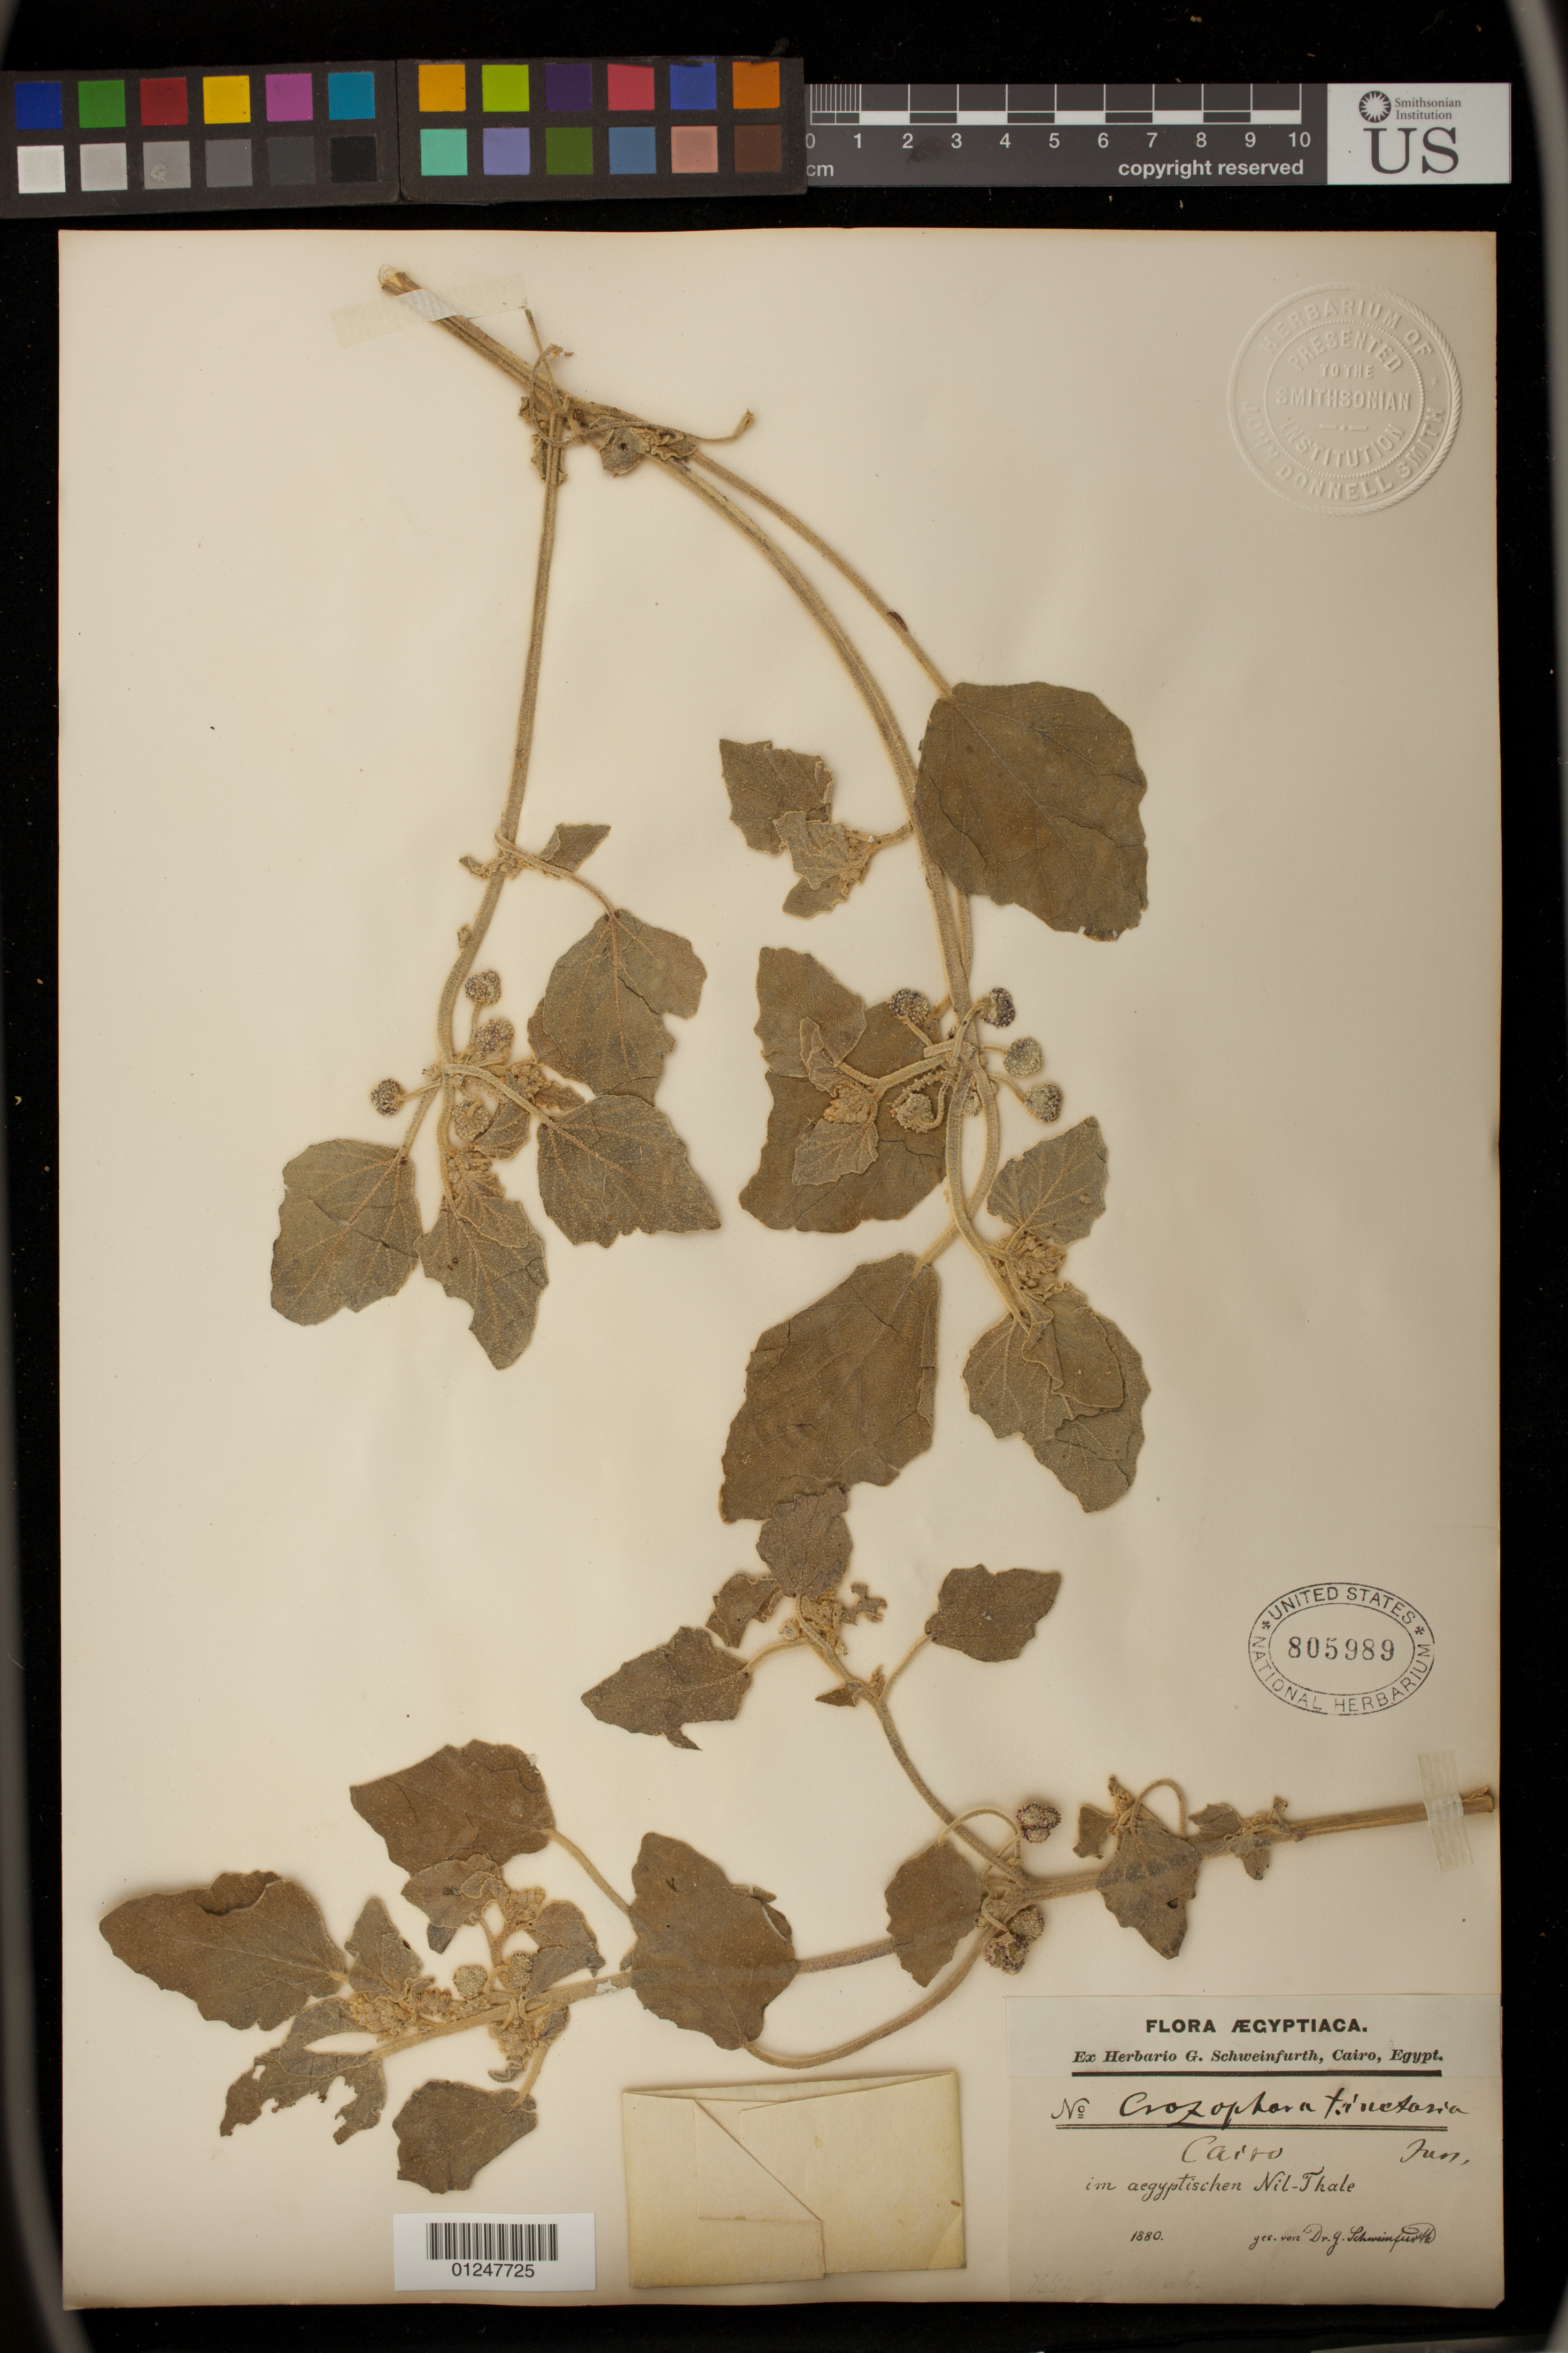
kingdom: Plantae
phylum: Tracheophyta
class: Magnoliopsida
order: Malpighiales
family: Euphorbiaceae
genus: Chrozophora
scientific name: Chrozophora tinctoria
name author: (L.) A. Juss.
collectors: G. A. Schweinfurth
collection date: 1880-06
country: Egypt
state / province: Al Qahirah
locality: Cairo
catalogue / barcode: US 805989